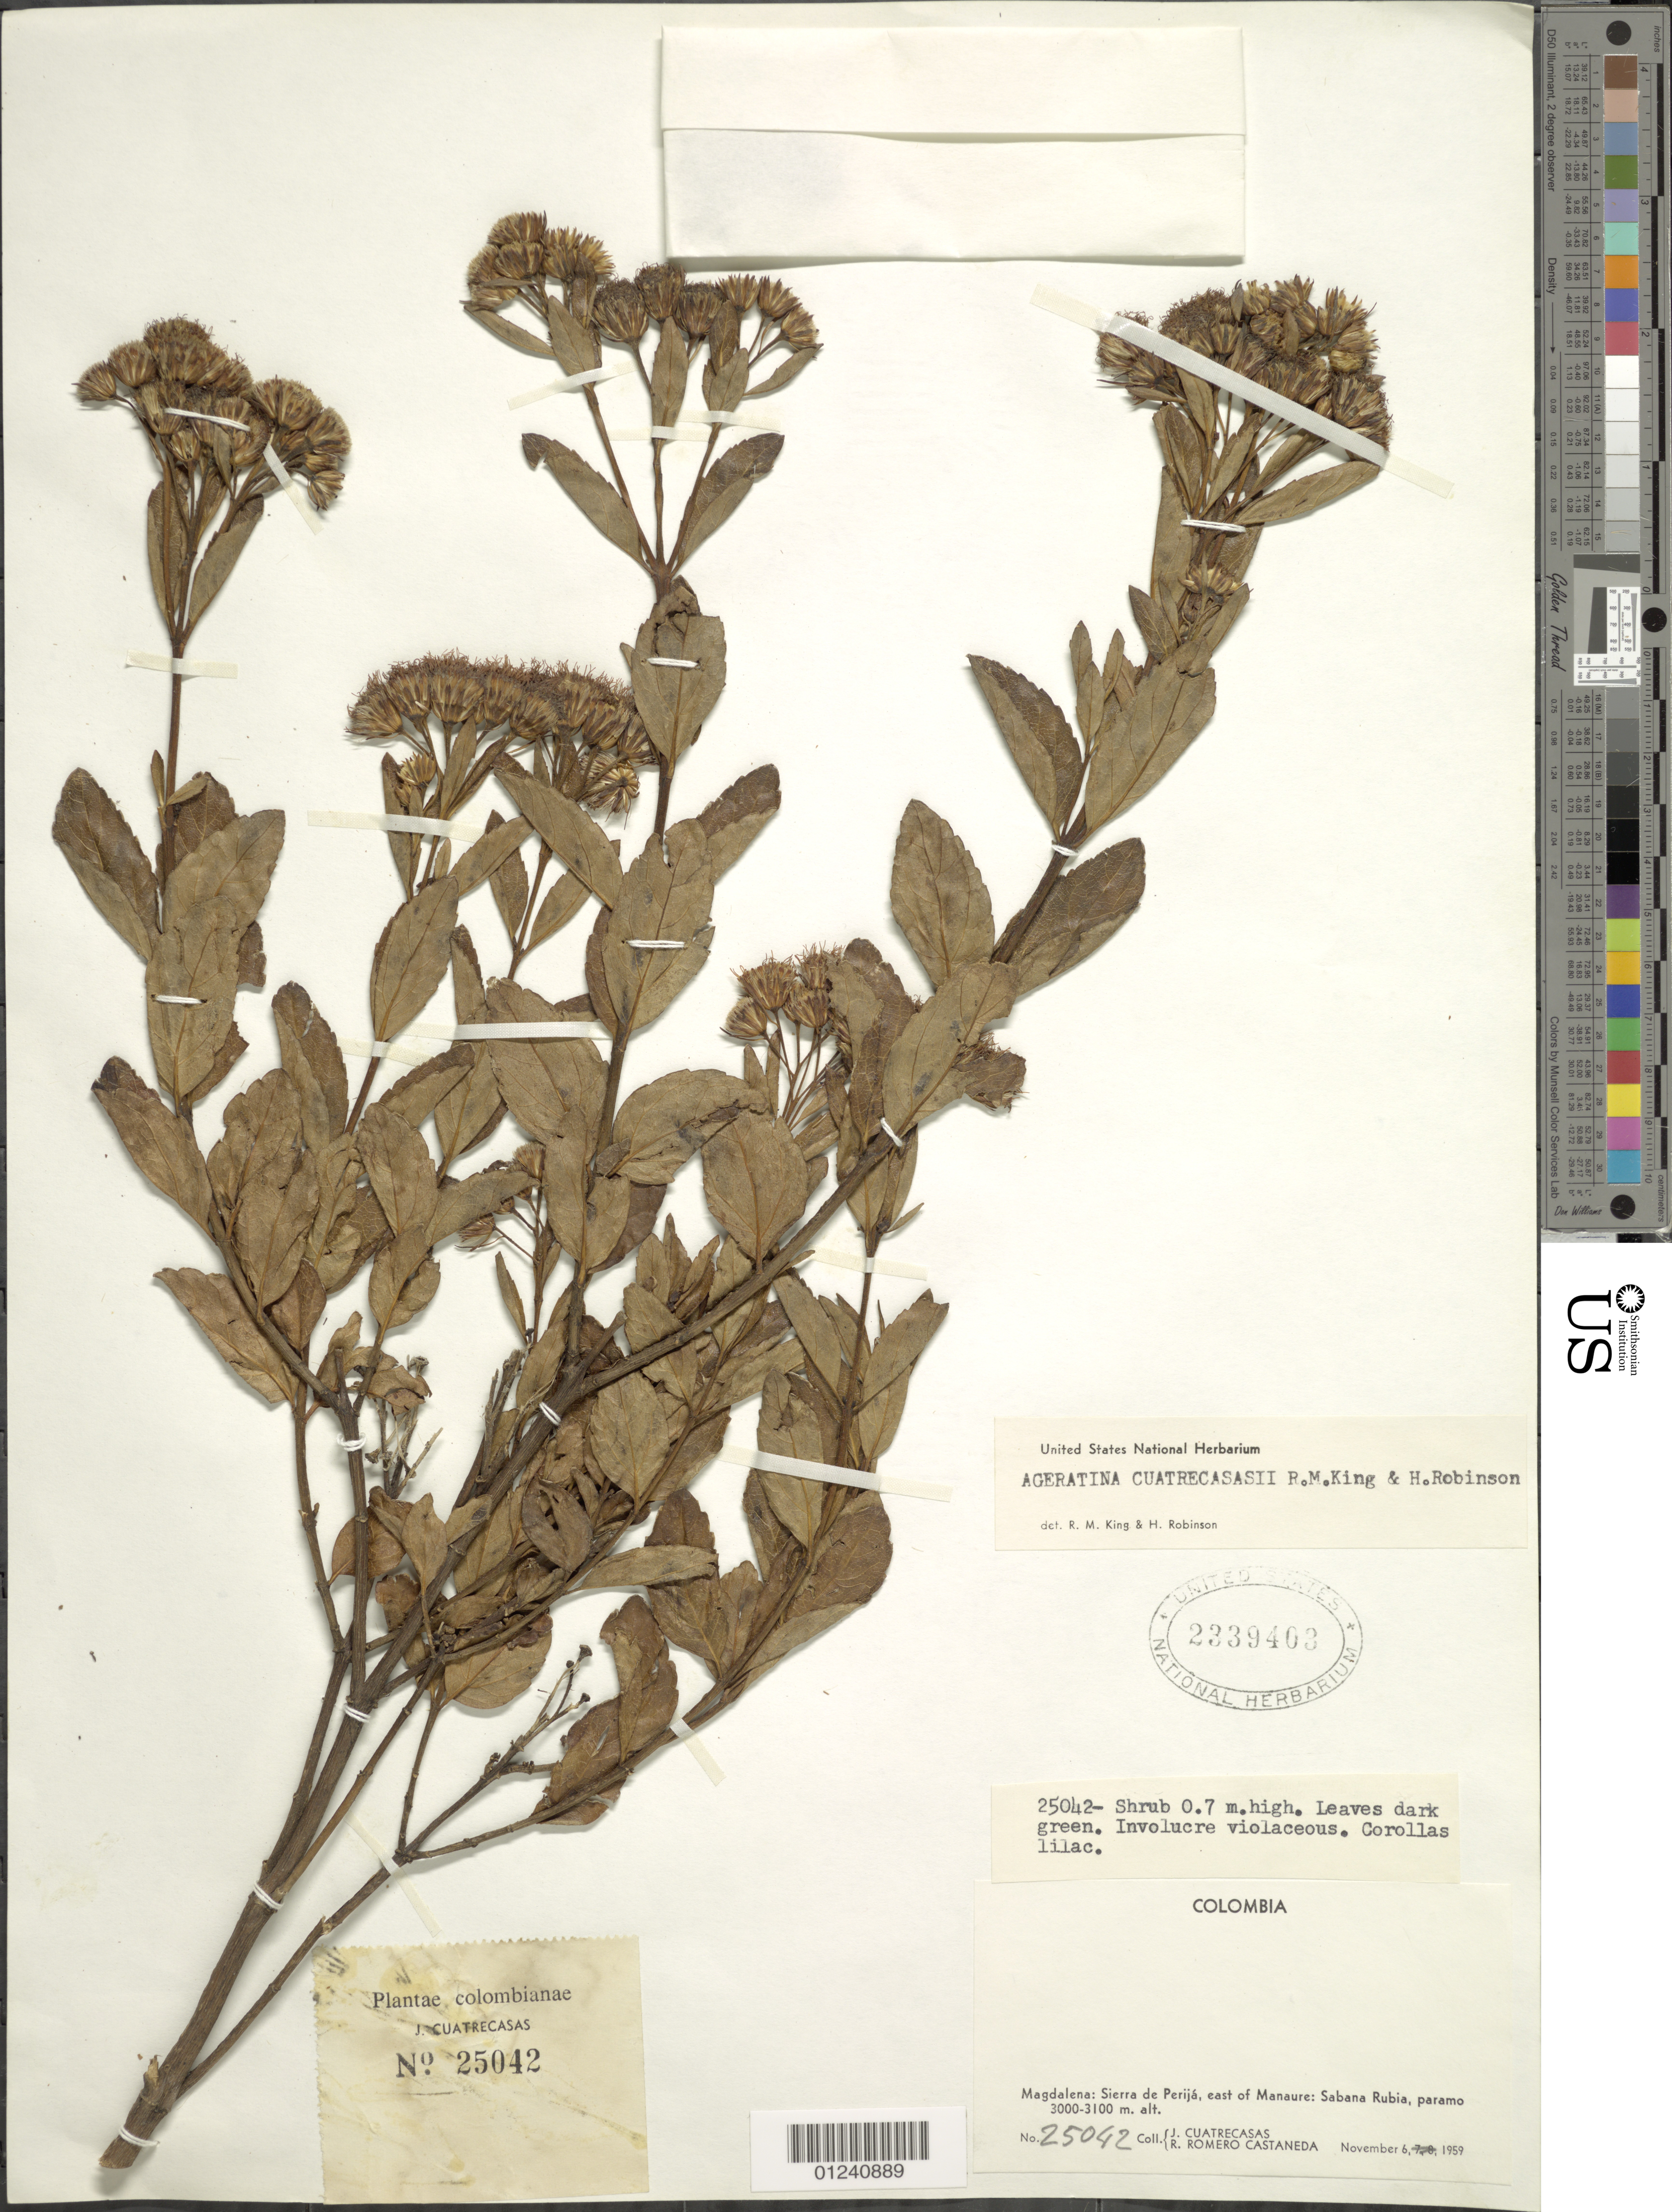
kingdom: Plantae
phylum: Tracheophyta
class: Magnoliopsida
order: Asterales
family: Asteraceae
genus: Ageratina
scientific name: Ageratina cuatrecasasii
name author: R.M. King & H. Rob.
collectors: J. Cuatrecasas & R. Romero Castañeda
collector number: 25042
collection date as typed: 06 Nov 1959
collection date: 1959-11-06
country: Colombia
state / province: Magdalena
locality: Sierra de Perija, E of Manaure, Sabana Rubia, Paramo.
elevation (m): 3000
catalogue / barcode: US 2339403